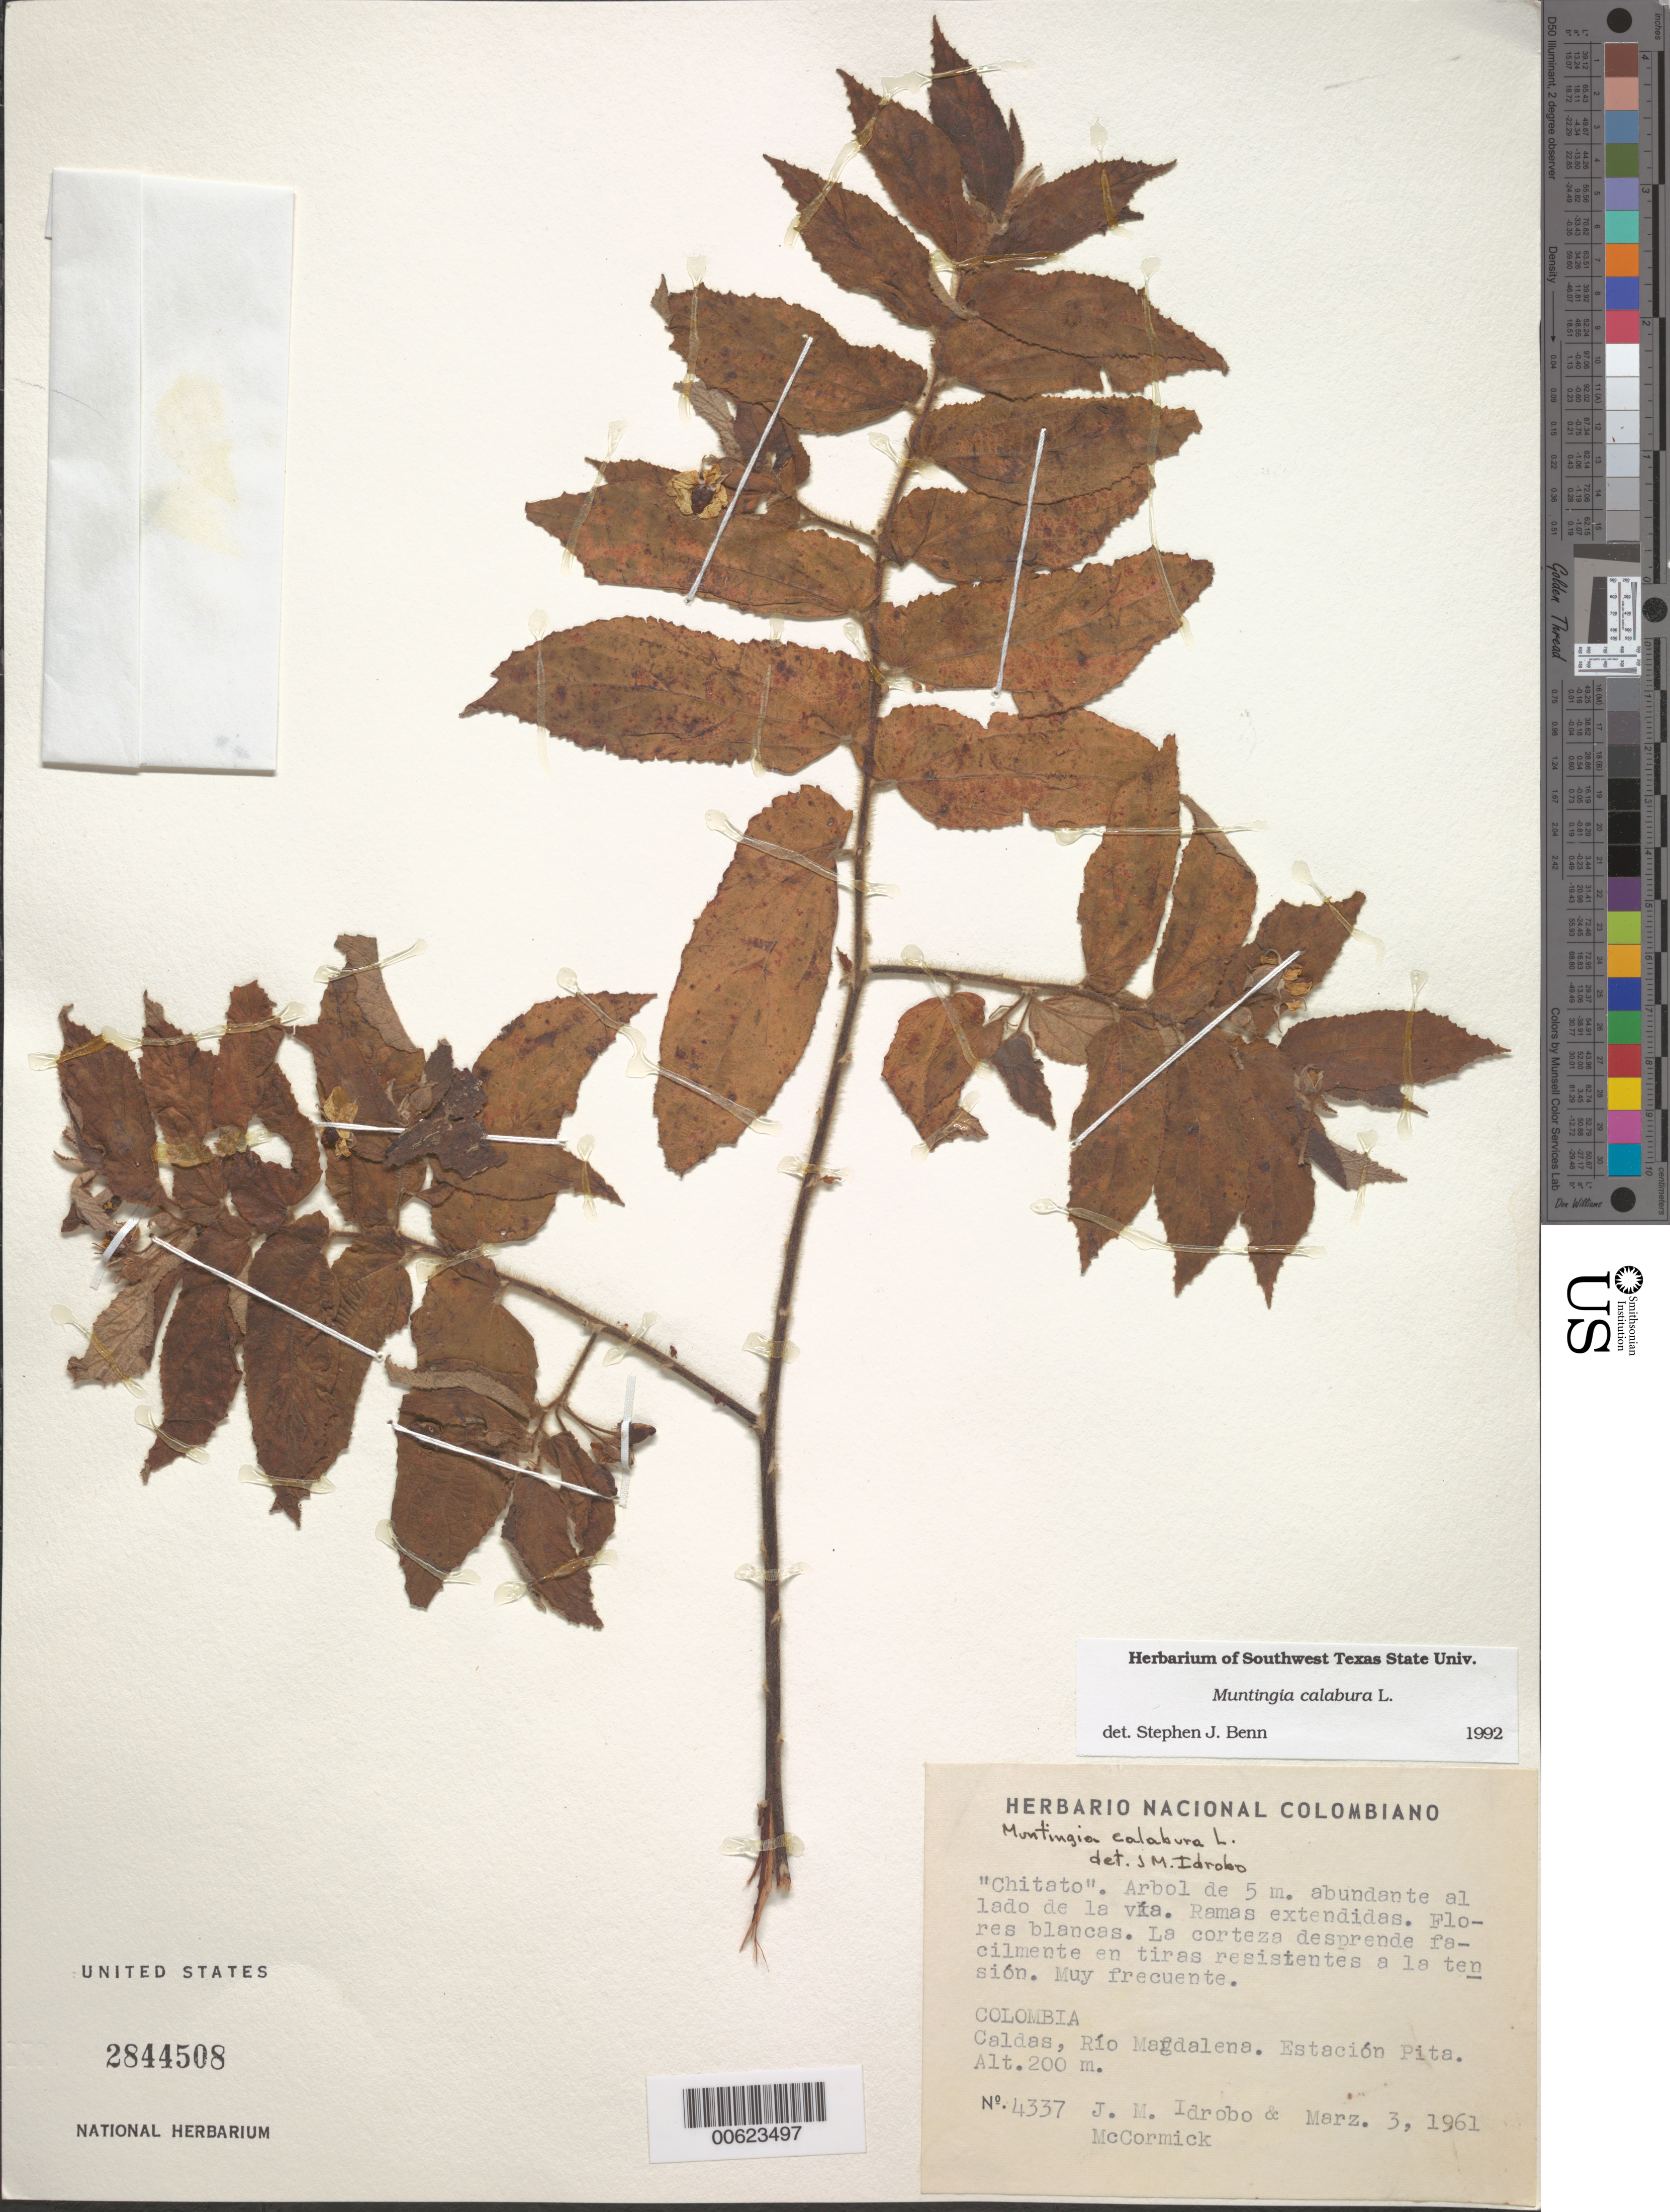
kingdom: Plantae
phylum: Tracheophyta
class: Magnoliopsida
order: Malvales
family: Muntingiaceae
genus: Muntingia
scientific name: Muntingia calabura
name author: L.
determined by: Benn, S. J.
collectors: J. M. Idrobo & -. McCormick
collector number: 4337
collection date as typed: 03 Mar 1961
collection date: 1961-03-03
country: Colombia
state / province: Caldas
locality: Río Magdalena, Estación Pita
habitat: Abundante al lado de la vía.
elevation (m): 200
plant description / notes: Common name: Chitato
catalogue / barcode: US 2844508